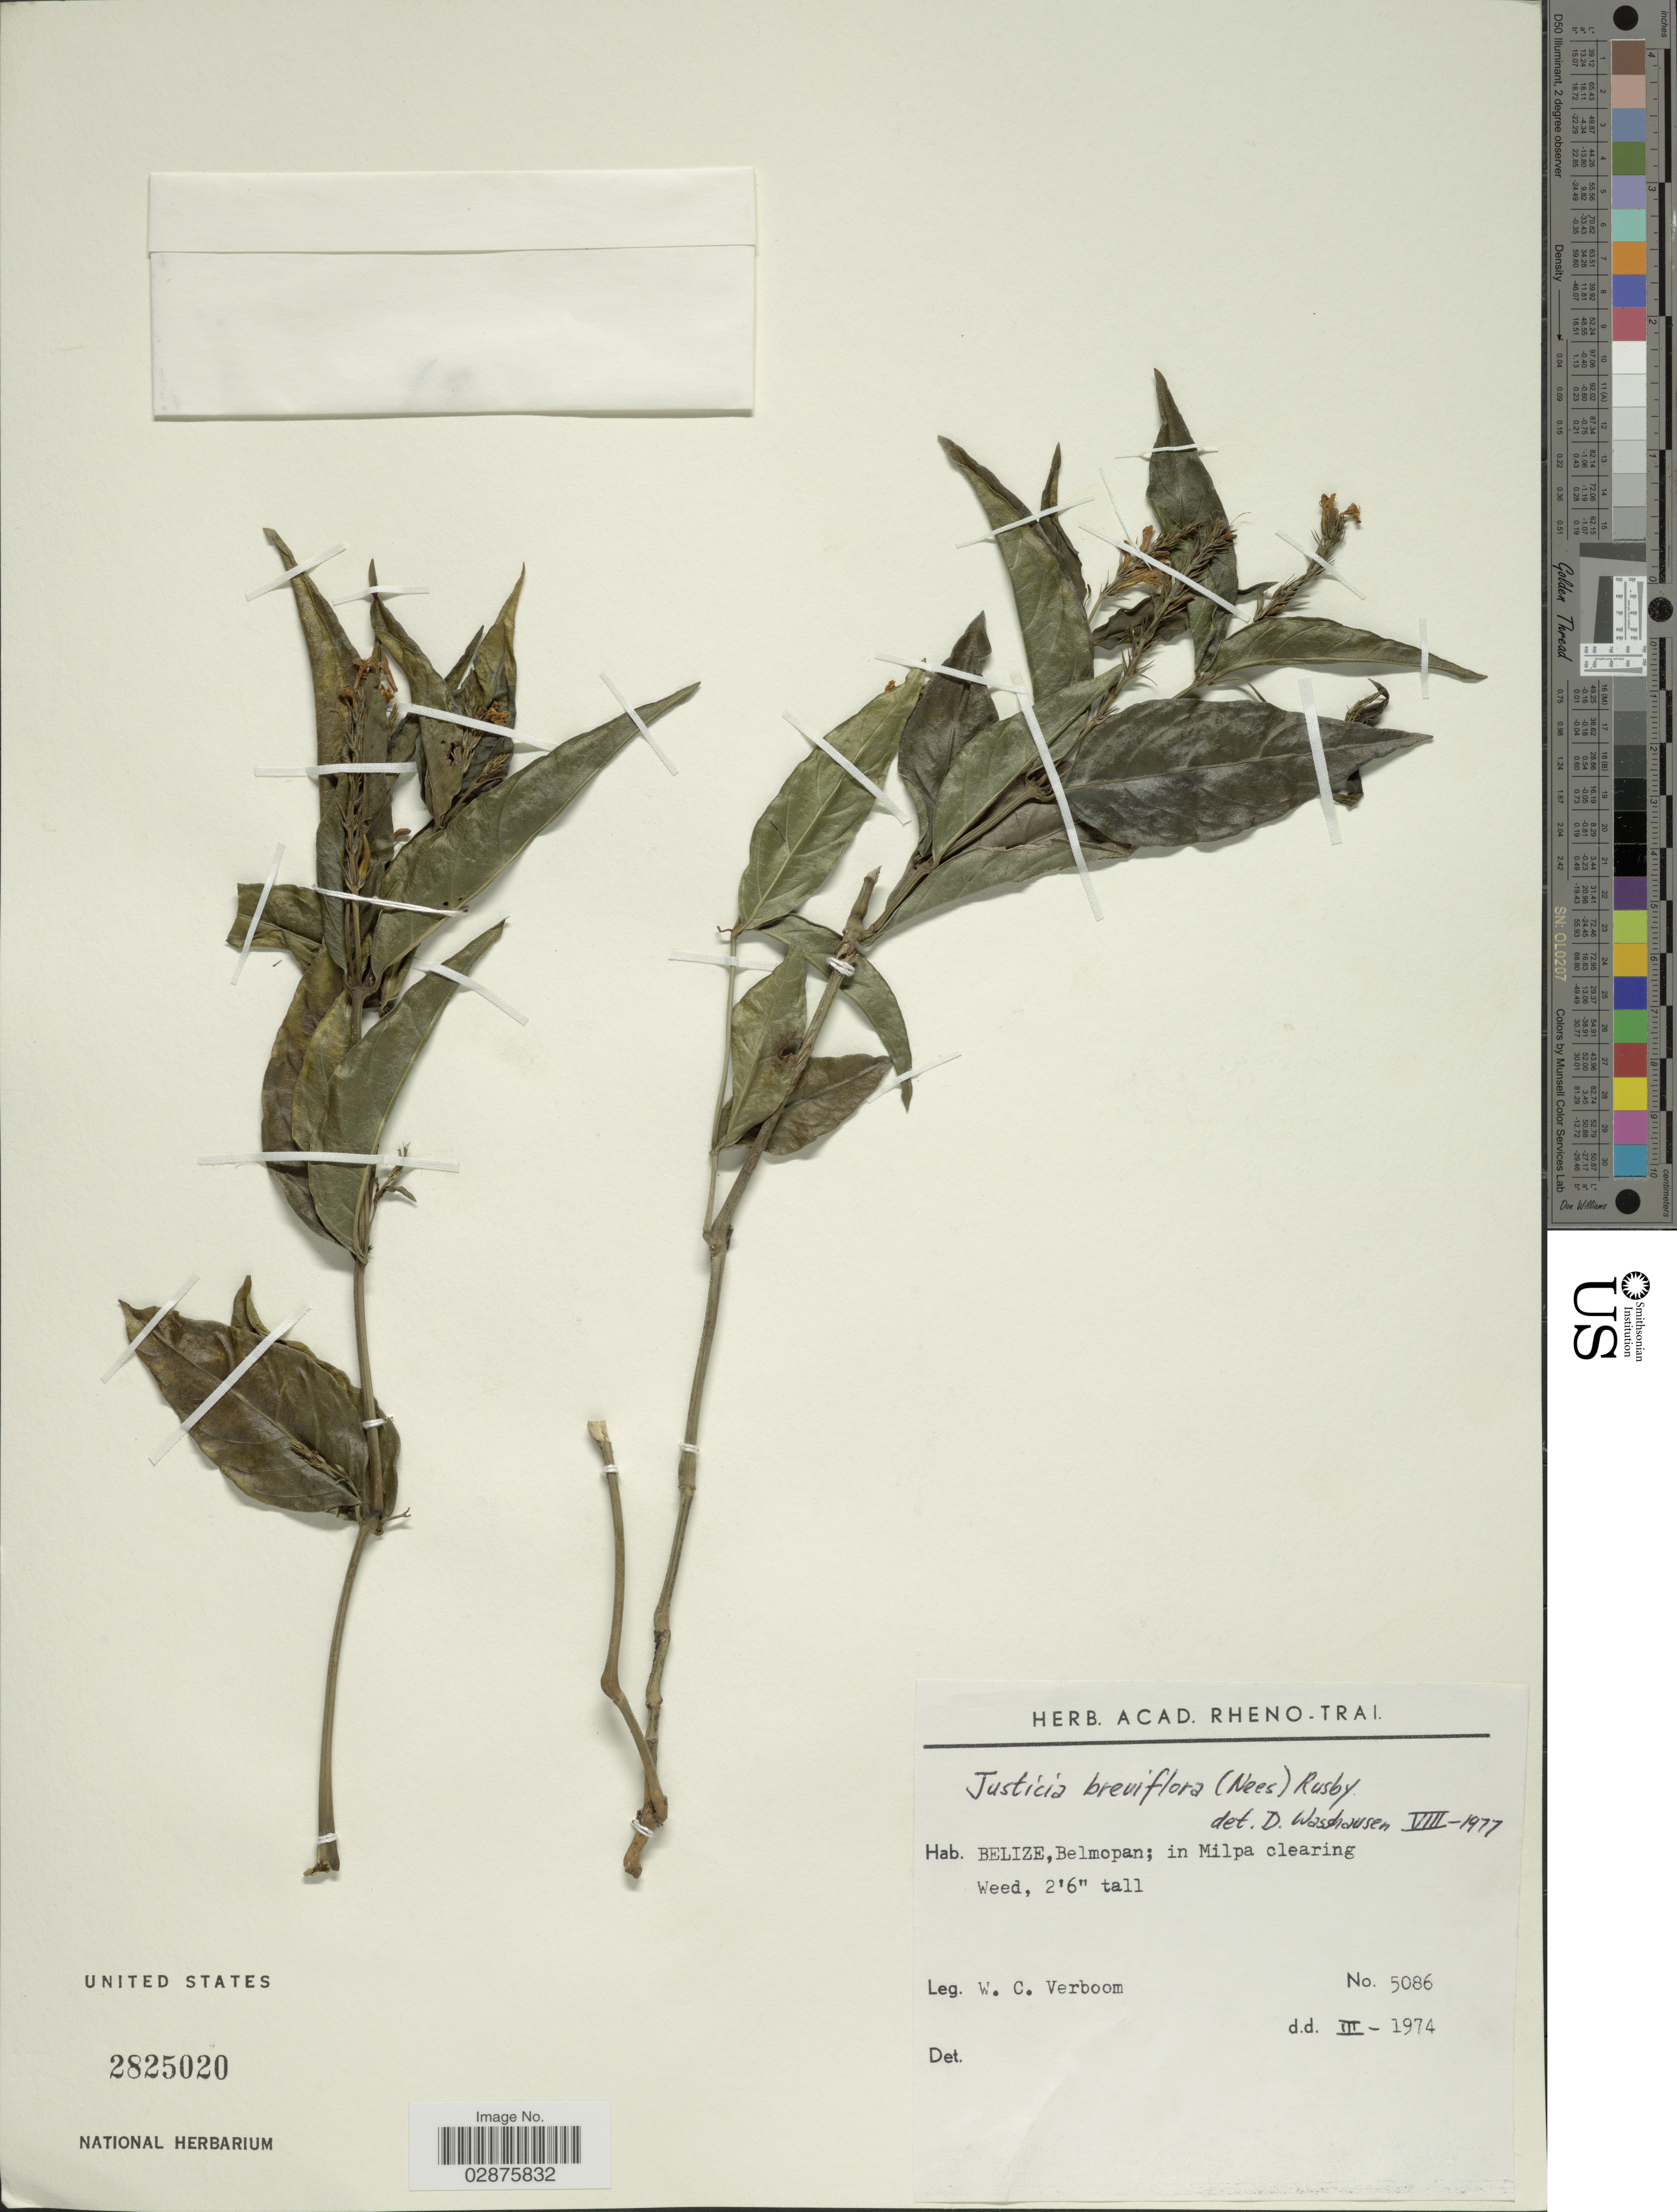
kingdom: Plantae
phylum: Tracheophyta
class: Magnoliopsida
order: Lamiales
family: Acanthaceae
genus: Justicia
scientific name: Justicia breviflora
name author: (Nees) Rusby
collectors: W. Verboom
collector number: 5086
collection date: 1974-03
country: Belize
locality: Belmopan, in Milpa clearing.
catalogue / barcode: US 2825020